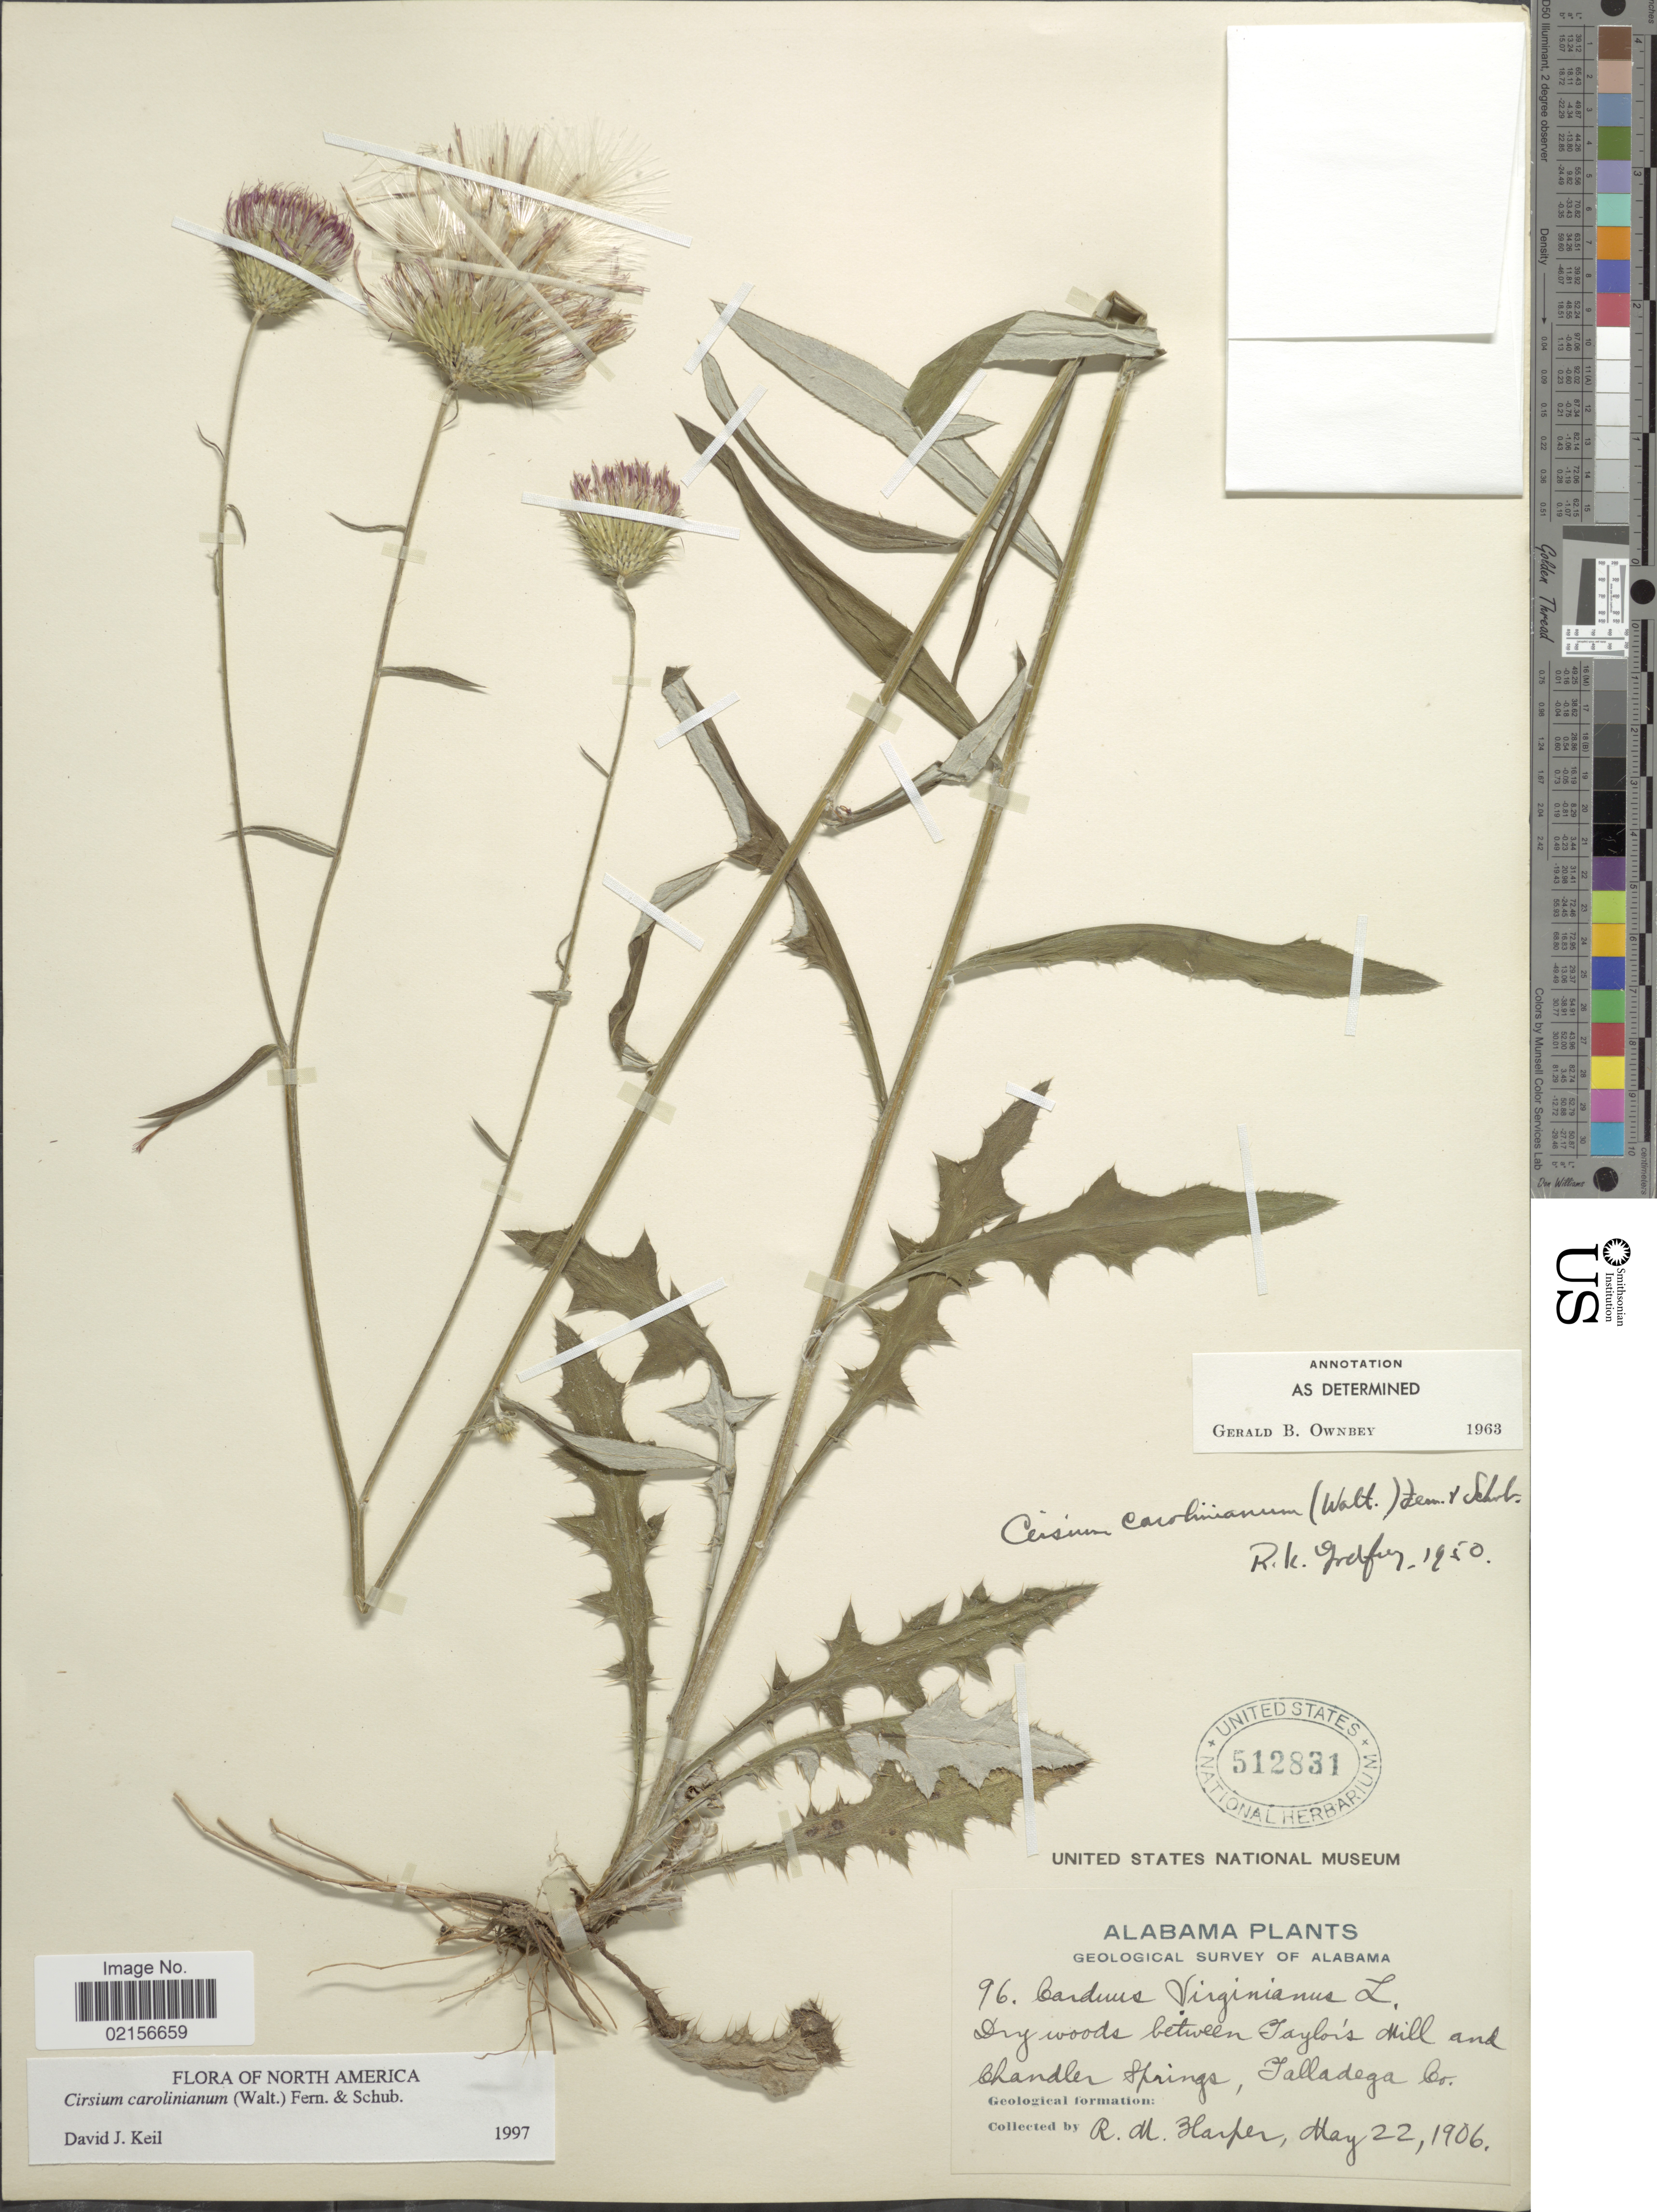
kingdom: Plantae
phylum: Tracheophyta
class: Magnoliopsida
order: Asterales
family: Asteraceae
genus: Cirsium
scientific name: Cirsium carolinianum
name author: (Walter) Fernald & Schub.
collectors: R. M. Harper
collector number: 96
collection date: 1906-05-22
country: United States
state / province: Alabama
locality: Dry woods between Taylor's Mill and Chandler Springs, Talladega Co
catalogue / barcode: US 512831